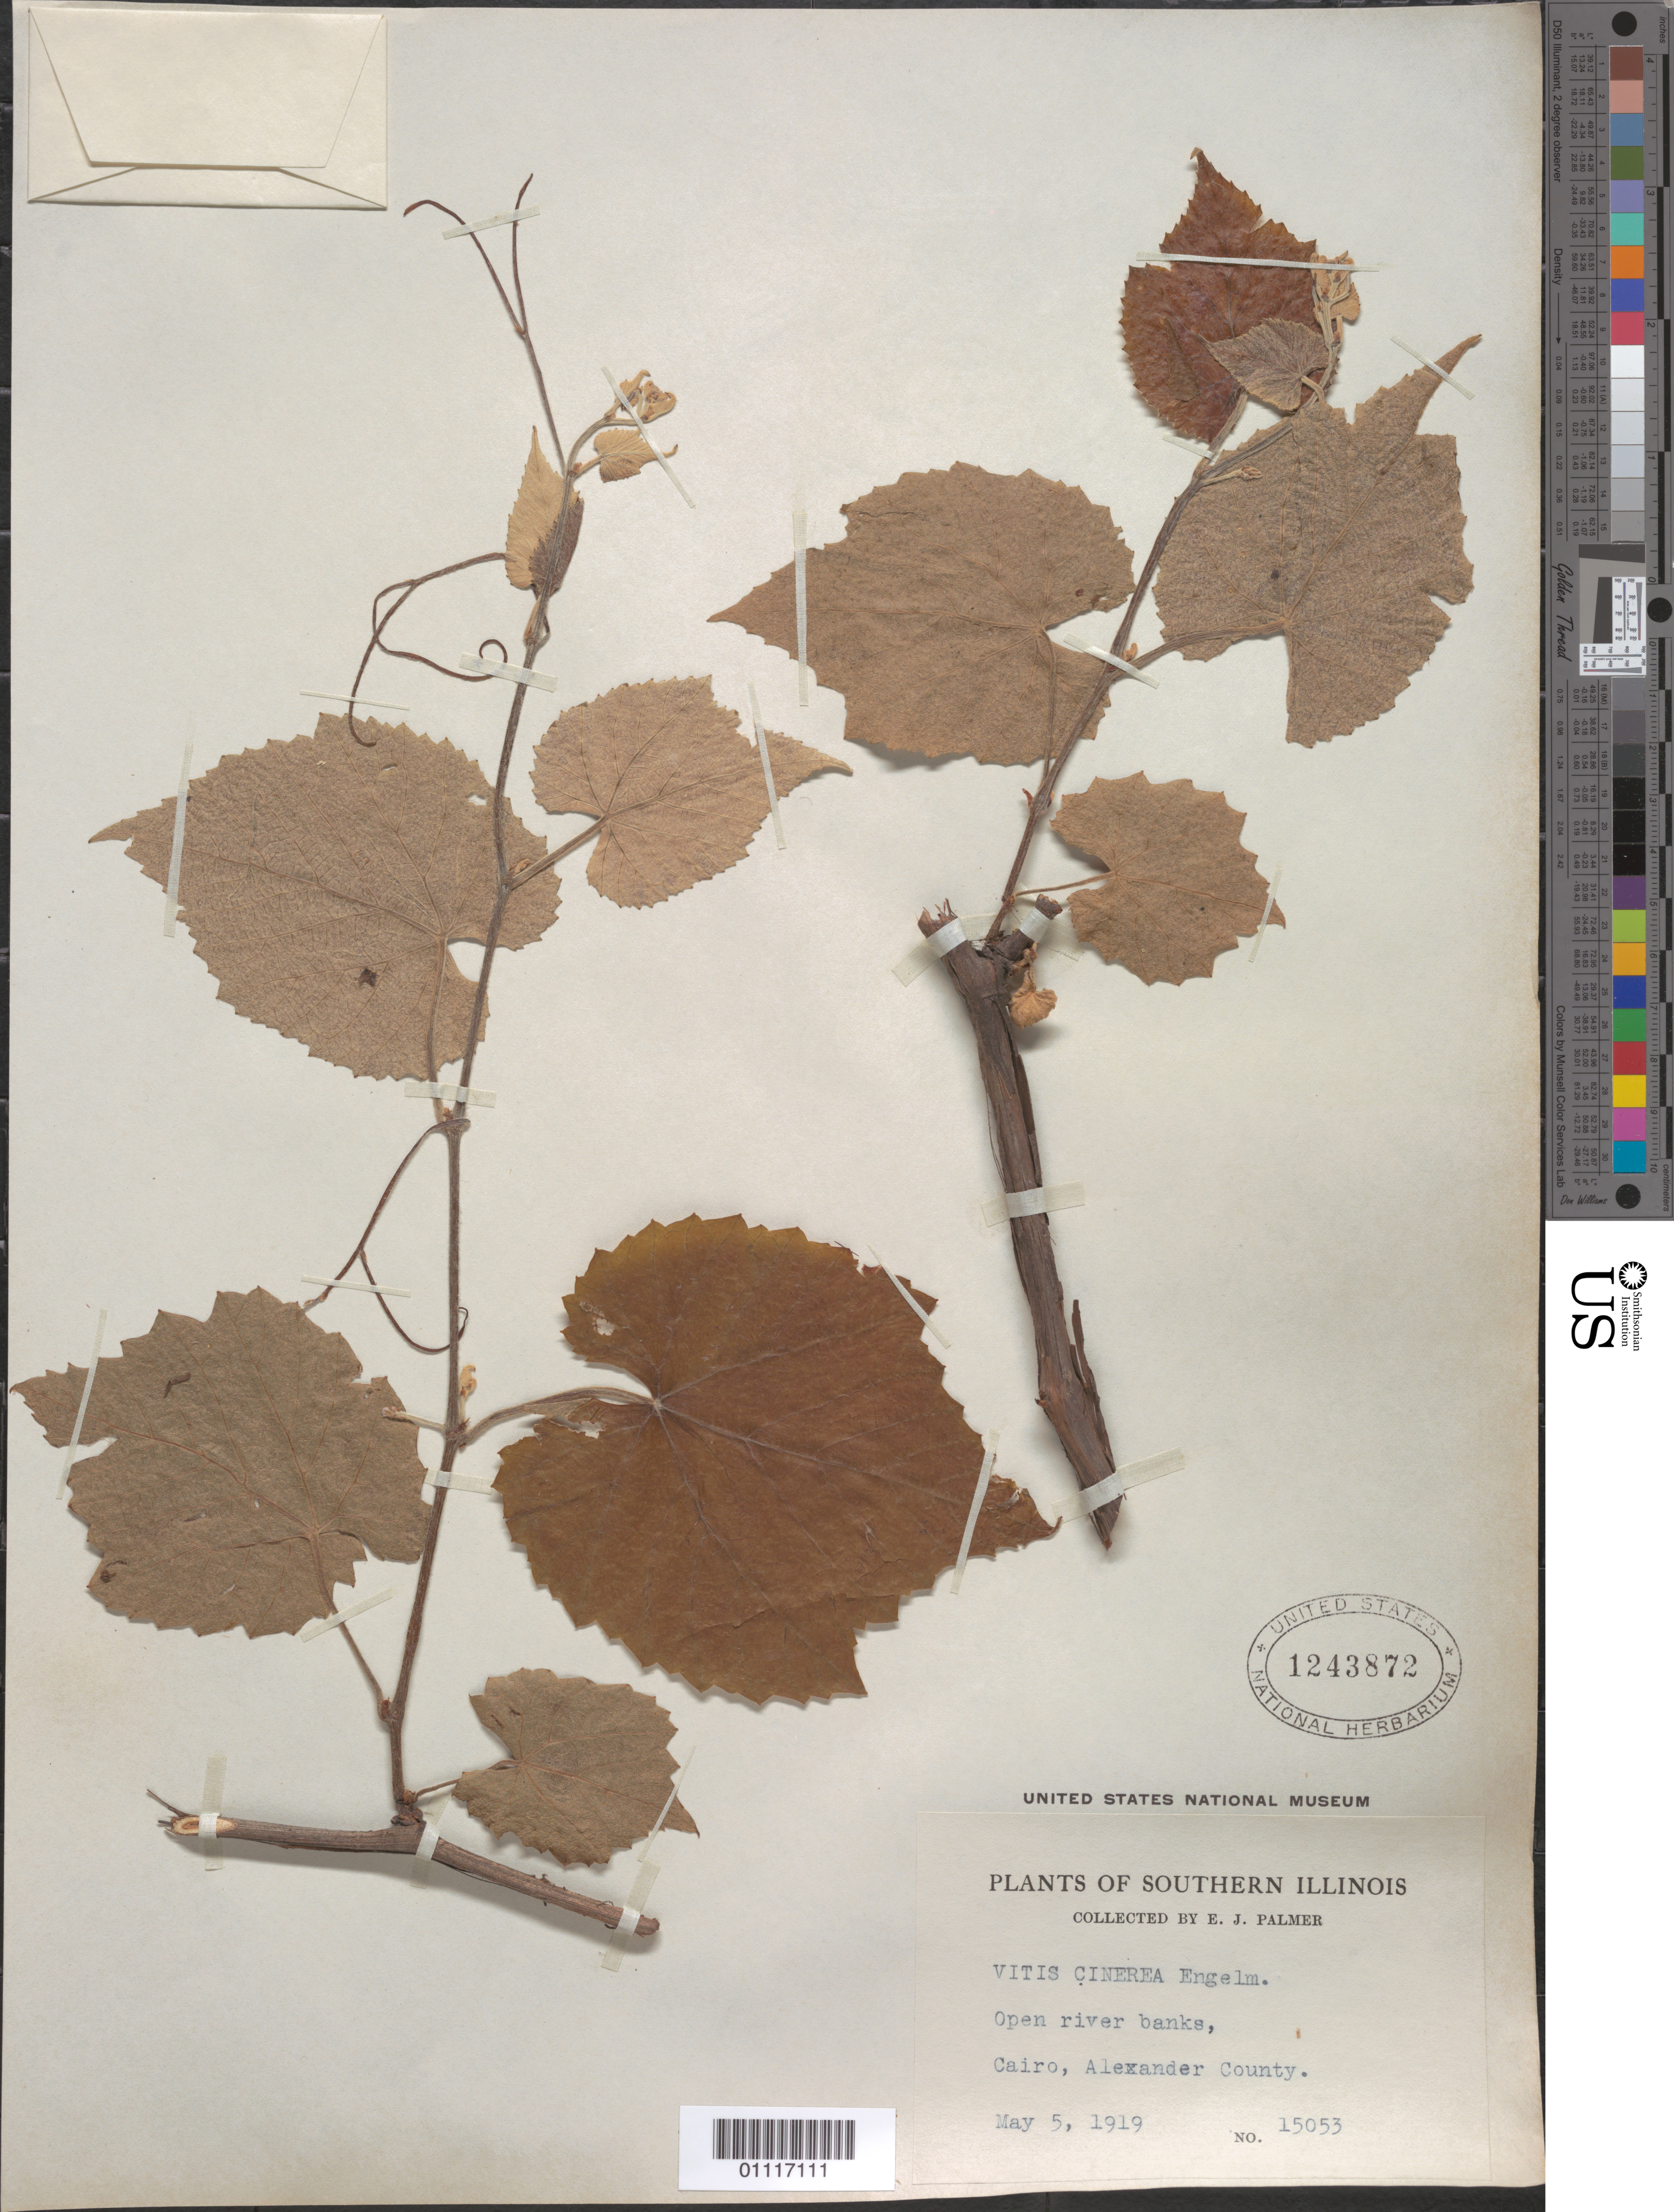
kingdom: Plantae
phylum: Tracheophyta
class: Magnoliopsida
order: Vitales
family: Vitaceae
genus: Vitis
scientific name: Vitis cinerea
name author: (Engelm.) Millardet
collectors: E. J. Palmer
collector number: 15053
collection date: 1919-05-05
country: United States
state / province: Illinois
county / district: Alexander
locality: Cairo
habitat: Open river banks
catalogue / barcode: US 1243872